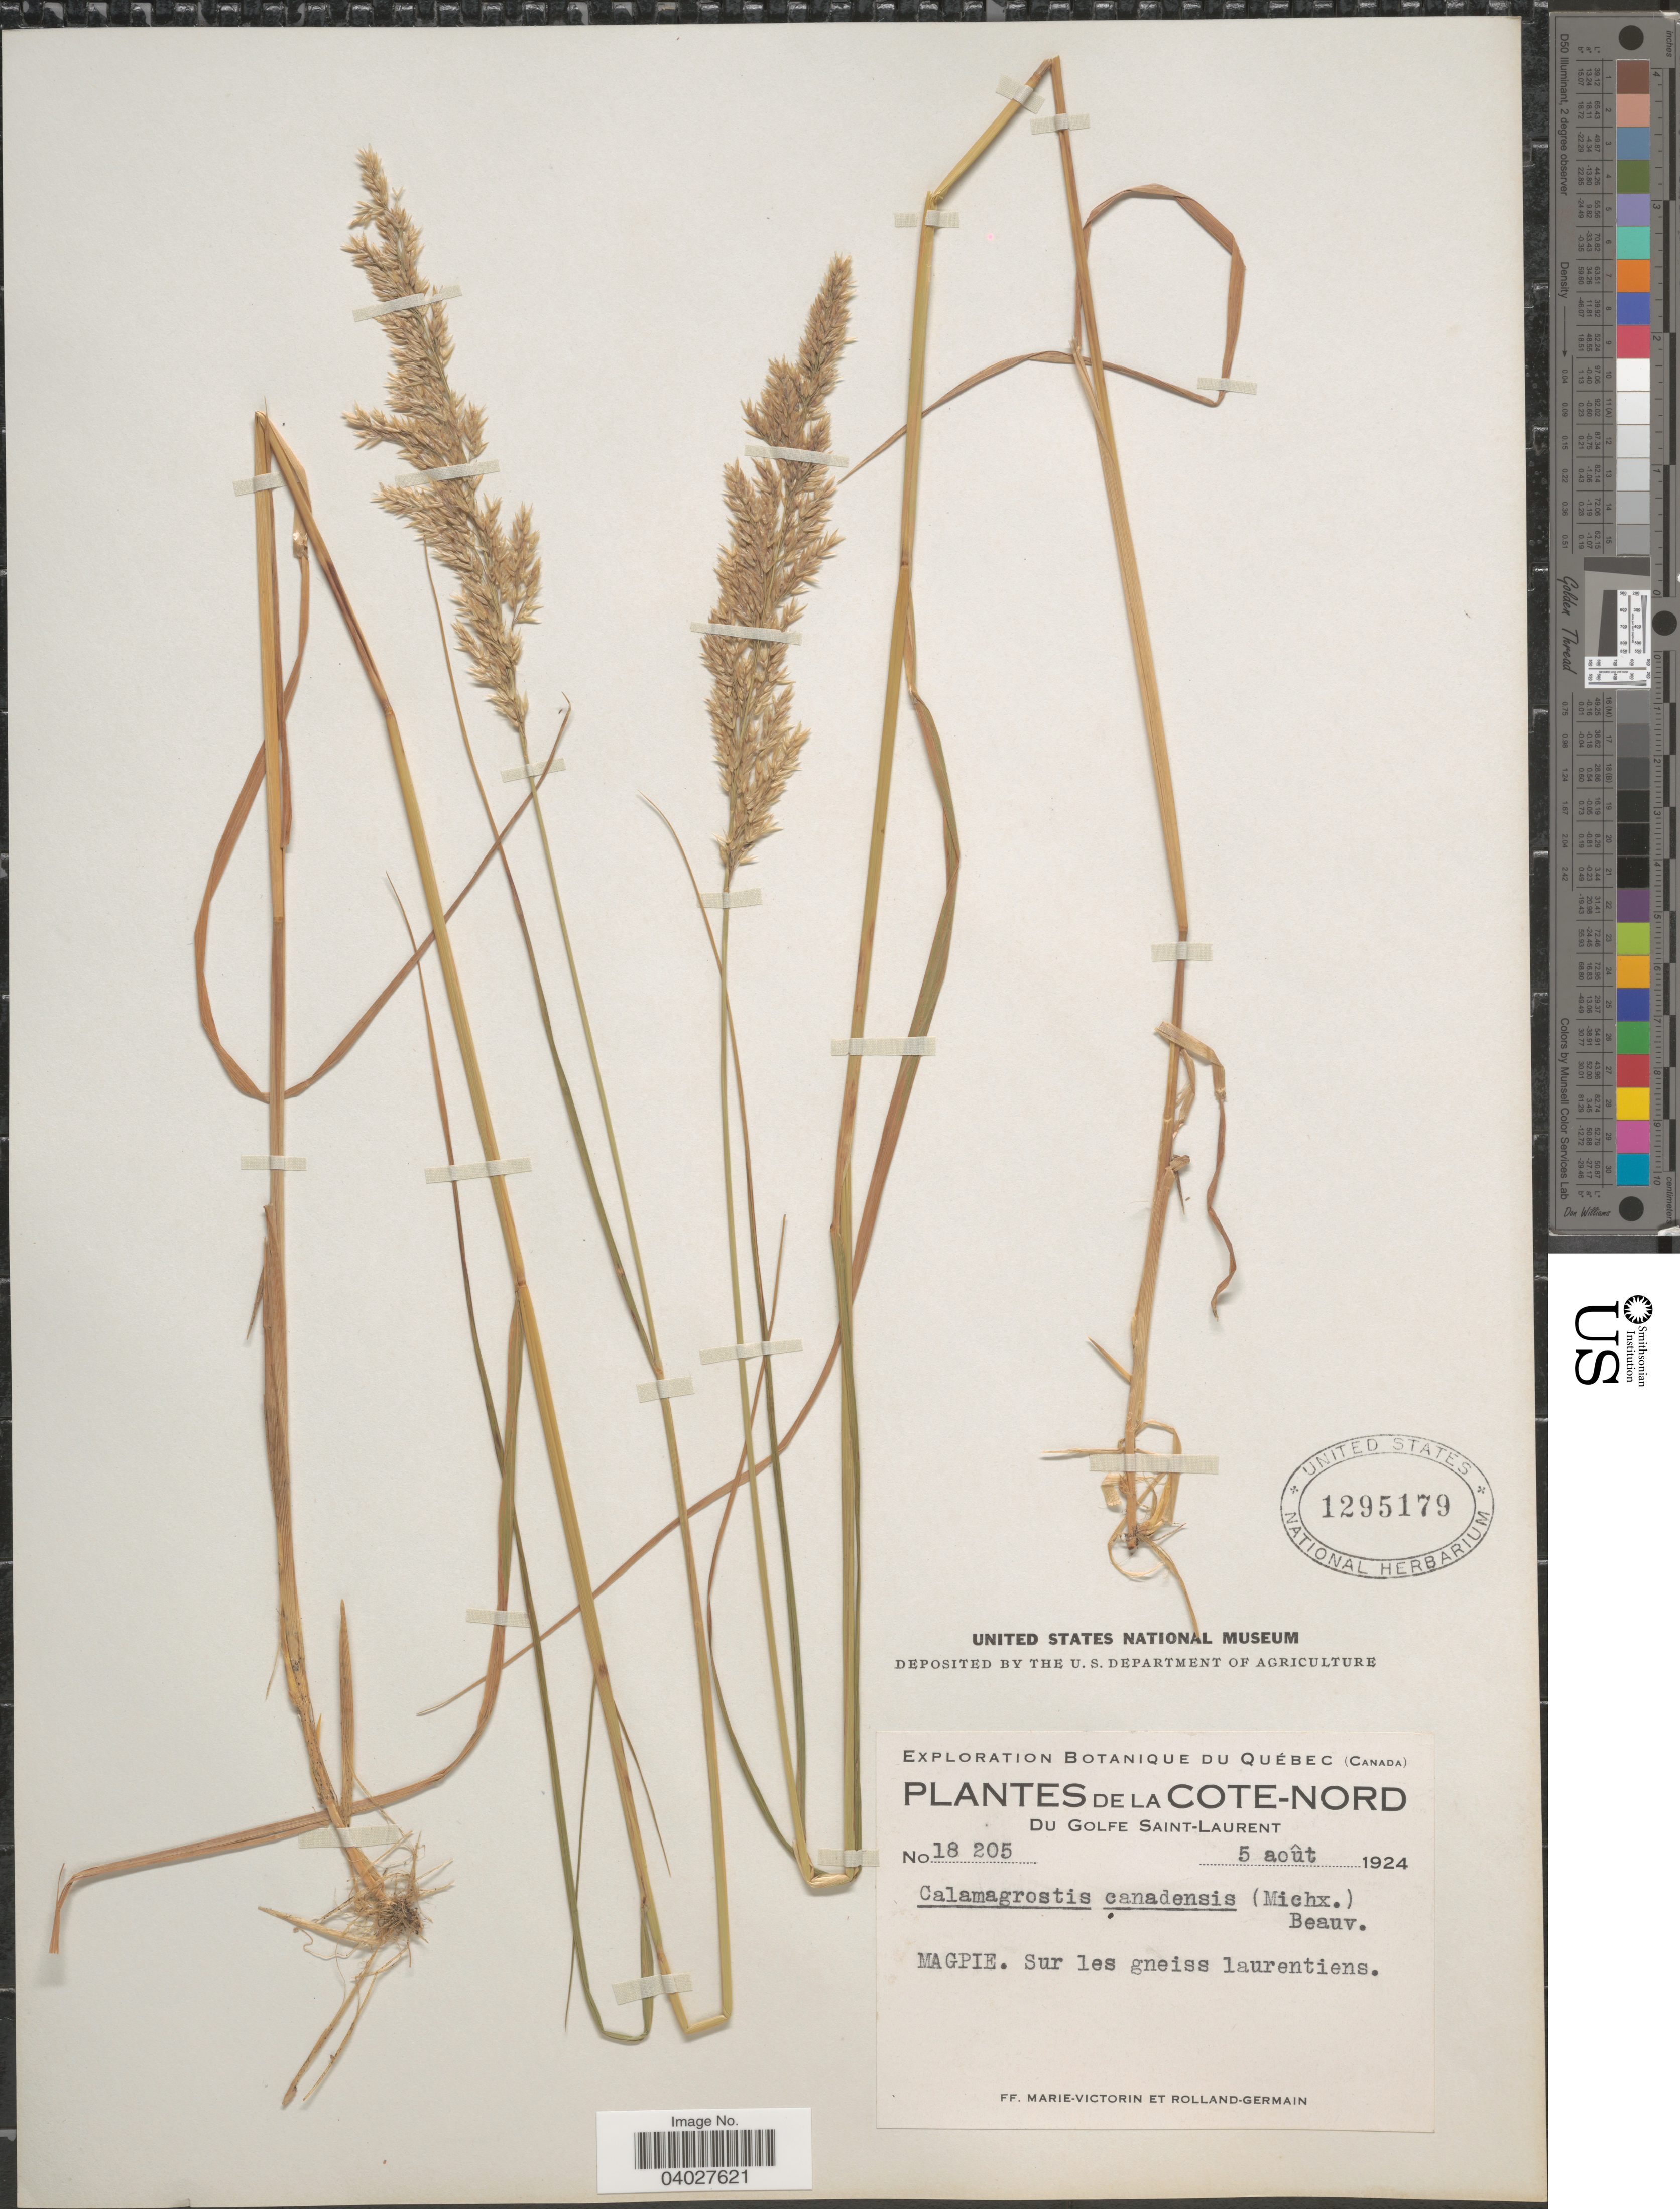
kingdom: Plantae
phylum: Tracheophyta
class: Liliopsida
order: Poales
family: Poaceae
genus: Calamagrostis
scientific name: Calamagrostis canadensis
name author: (Michx.) P. Beauv.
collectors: F. Marie-Victorin & Rolland-Germain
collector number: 18205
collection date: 1924-08-05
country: Canada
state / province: Quebec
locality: La Cote-Nord. Du Golfe Saint-Laurent. Magpie. Sur les gneiss laurentiens.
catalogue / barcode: US 1295179